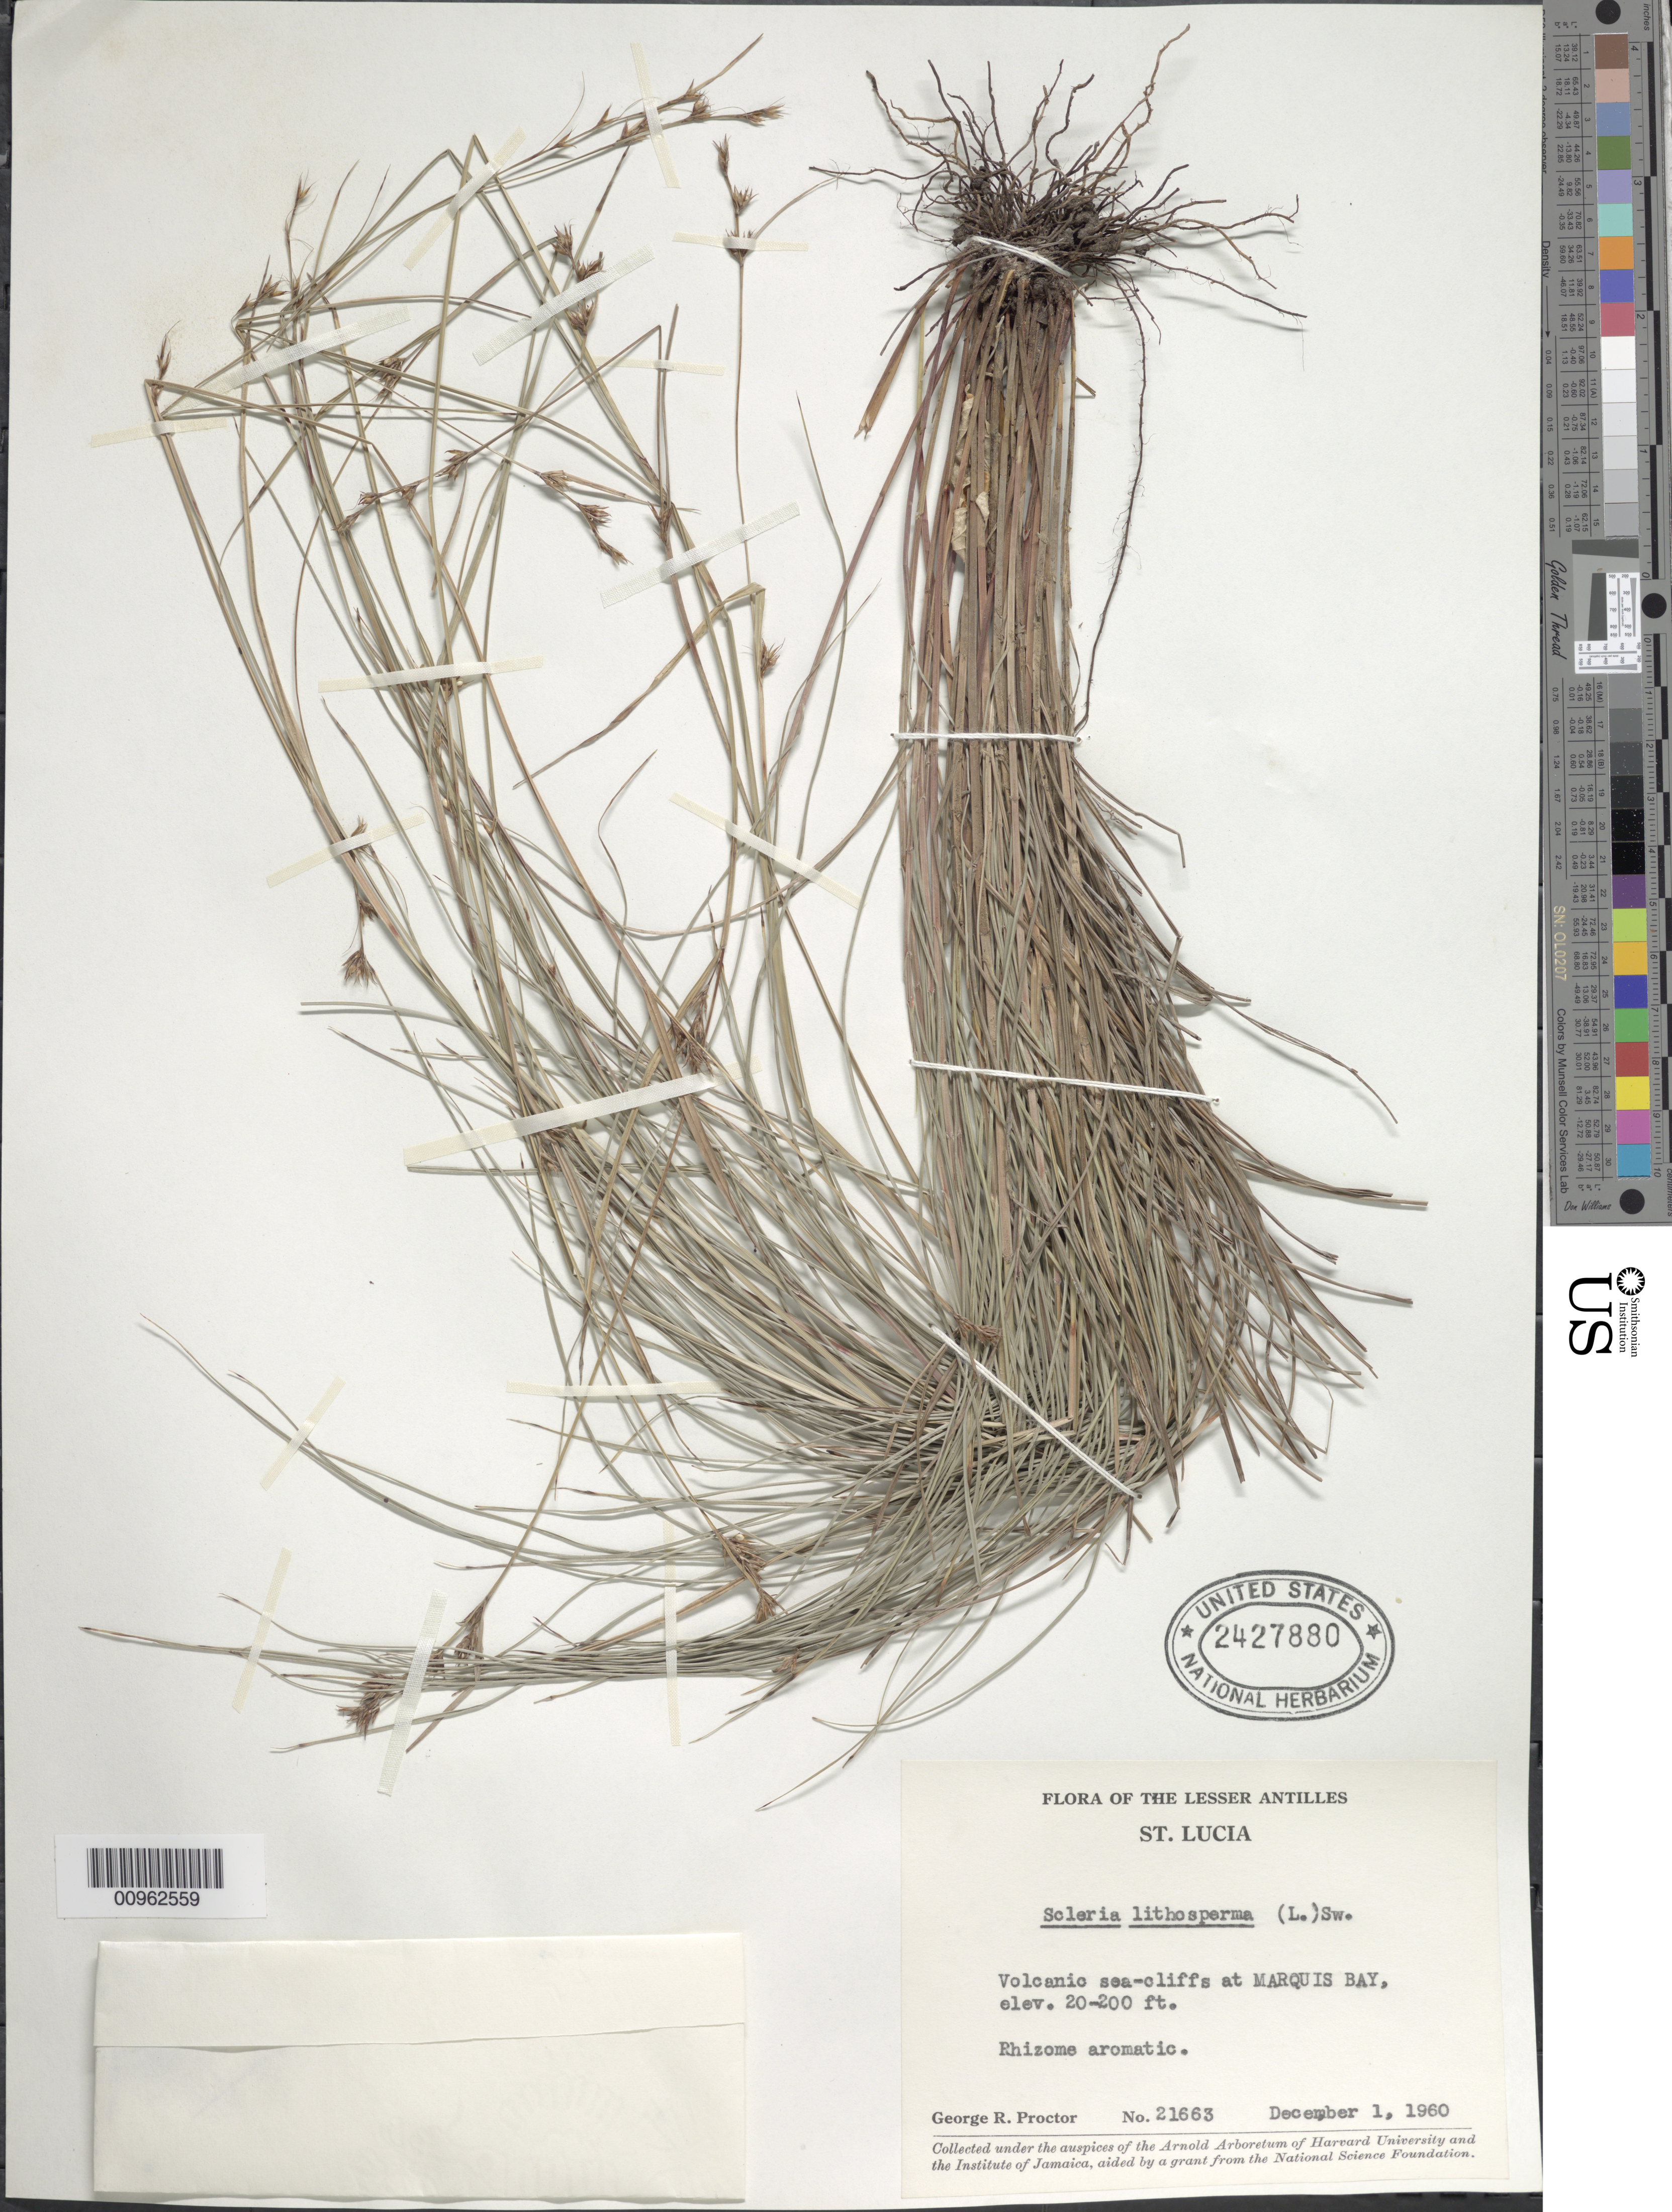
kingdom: Plantae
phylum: Tracheophyta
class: Liliopsida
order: Poales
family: Cyperaceae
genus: Scleria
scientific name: Scleria lithosperma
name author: (L.) Sw.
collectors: G. R. Proctor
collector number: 21663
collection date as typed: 01 Dec 1960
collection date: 1960-12-01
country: St. Lucia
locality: At Marquis Bay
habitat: Volcanic sea-cliffs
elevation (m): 6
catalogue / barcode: US 2427880